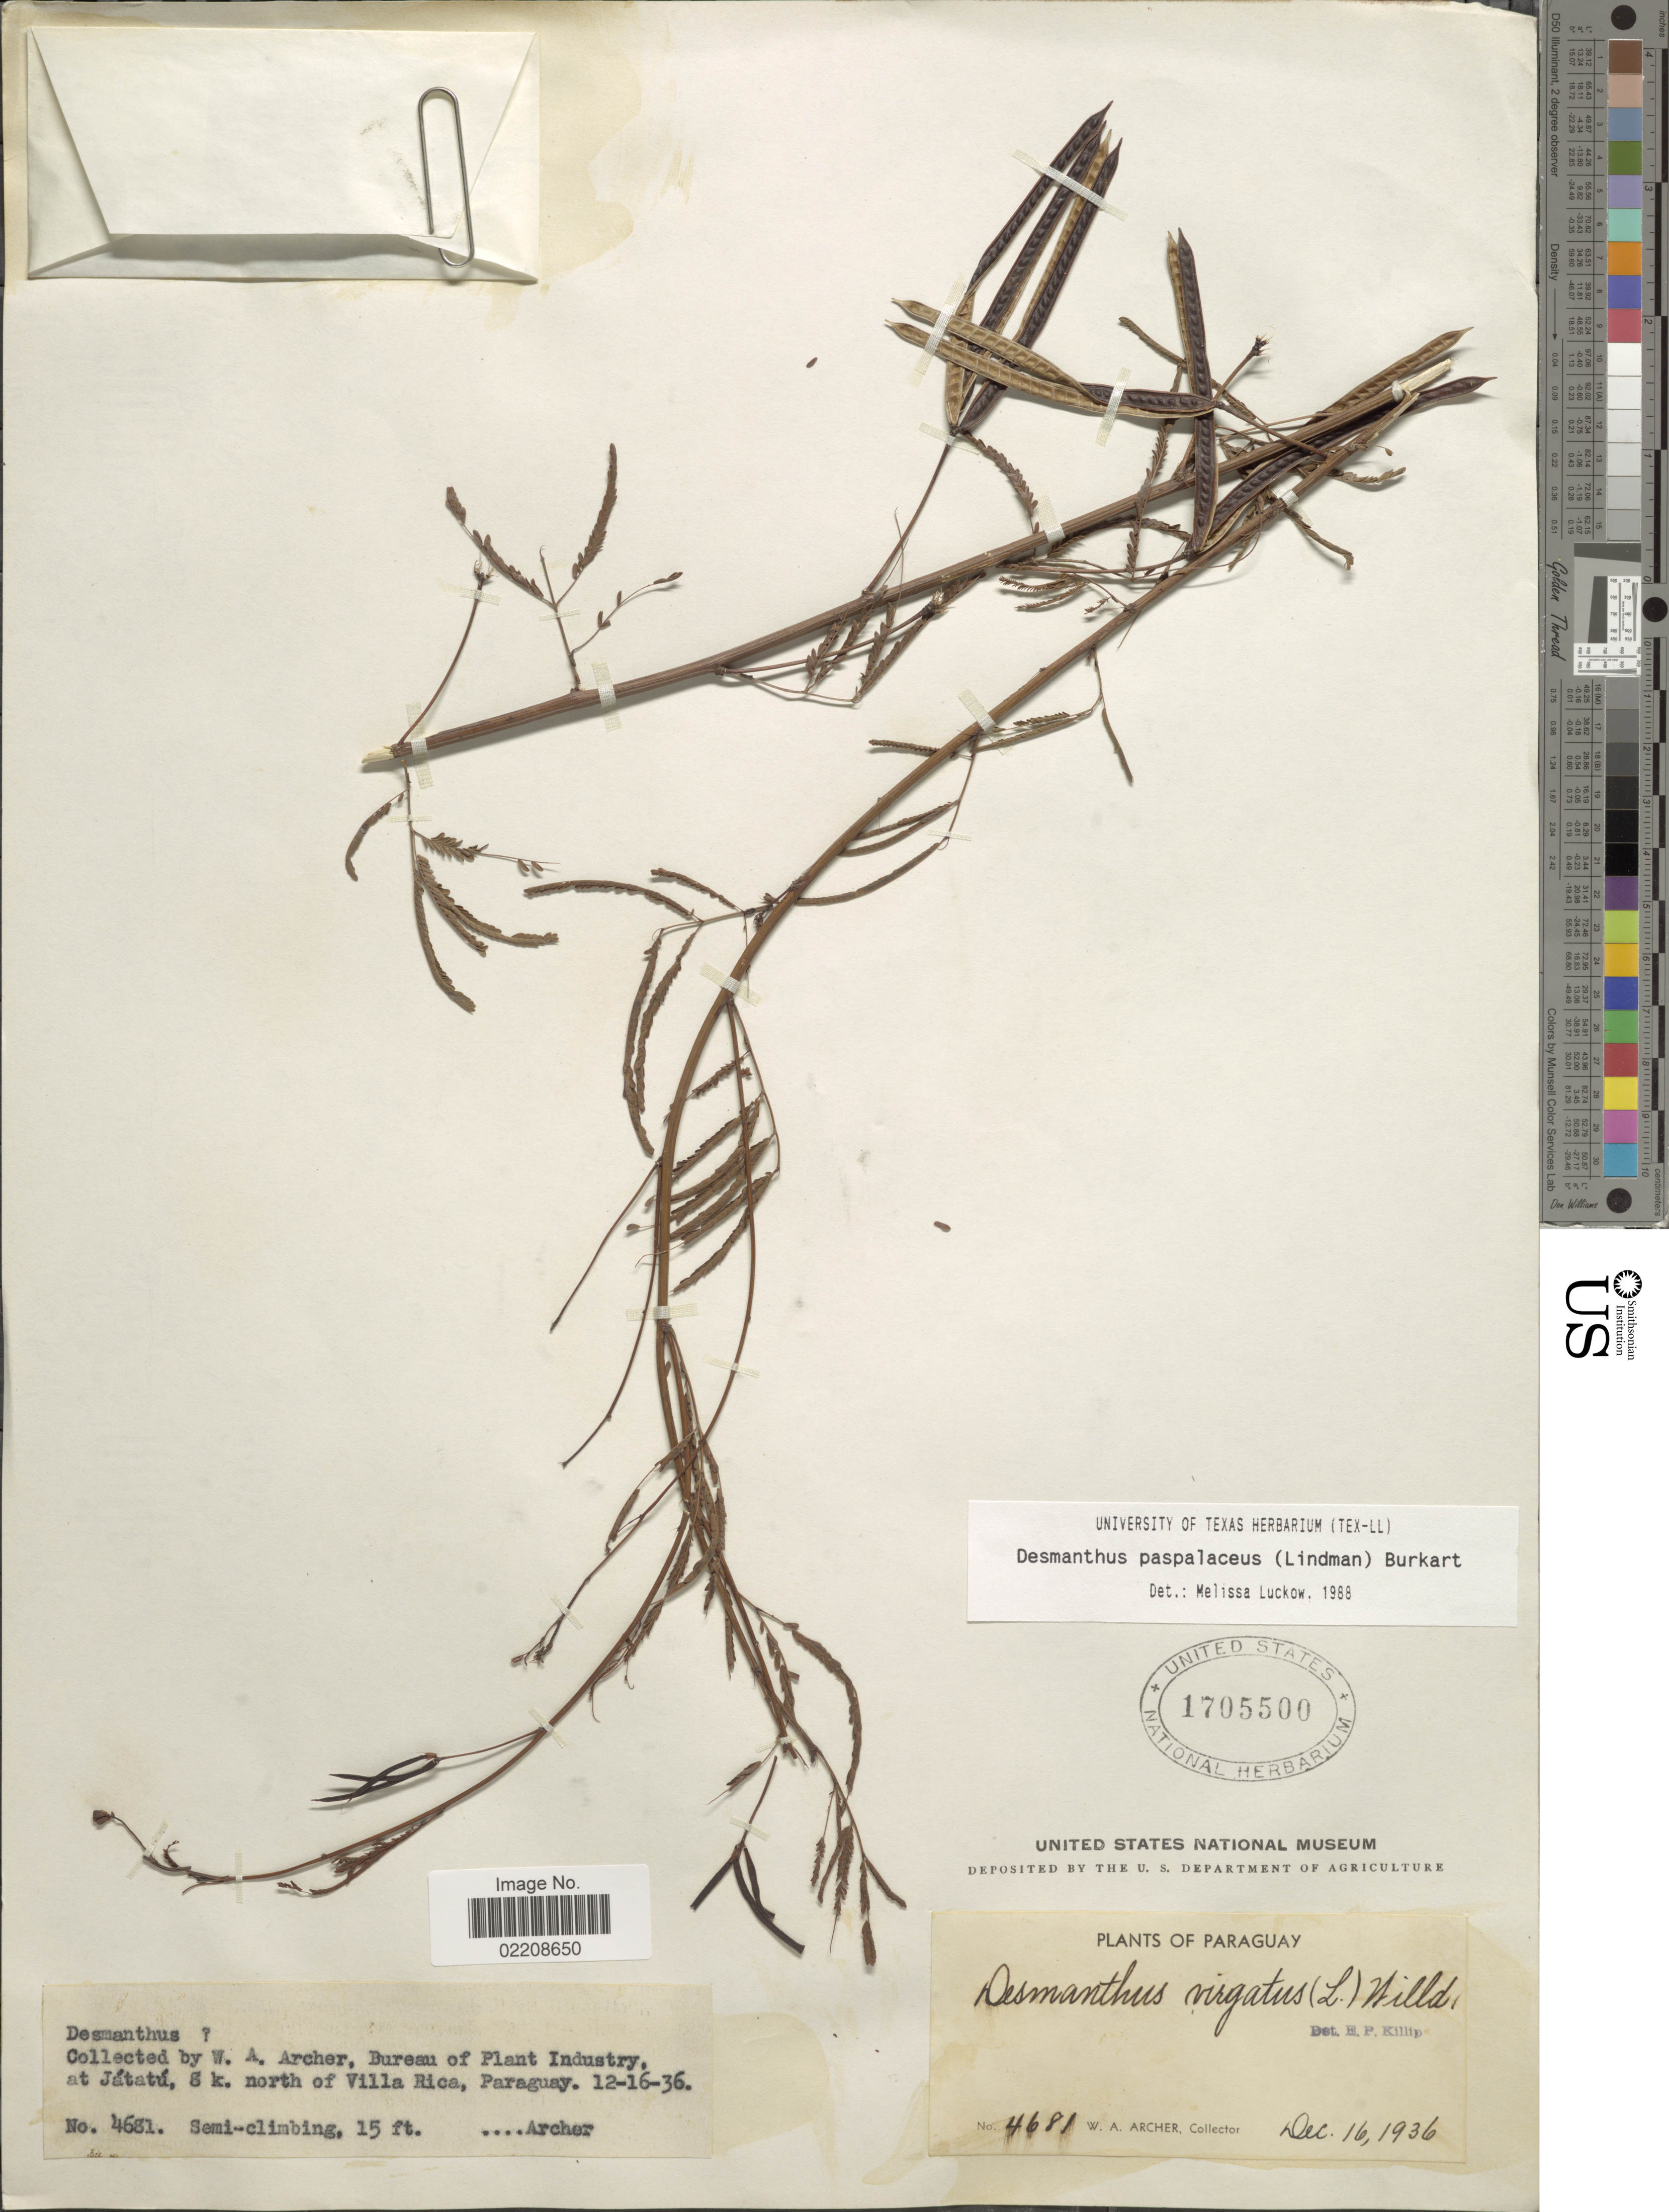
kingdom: Plantae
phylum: Tracheophyta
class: Magnoliopsida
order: Fabales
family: Fabaceae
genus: Desmanthus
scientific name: Desmanthus paspalaceus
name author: (Lindm.) Burkart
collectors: W. A. Archer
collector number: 4681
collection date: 1936-12-16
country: Paraguay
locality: Játatú, 8 k. north of Villa Rica, Paraguay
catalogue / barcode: US 1705500